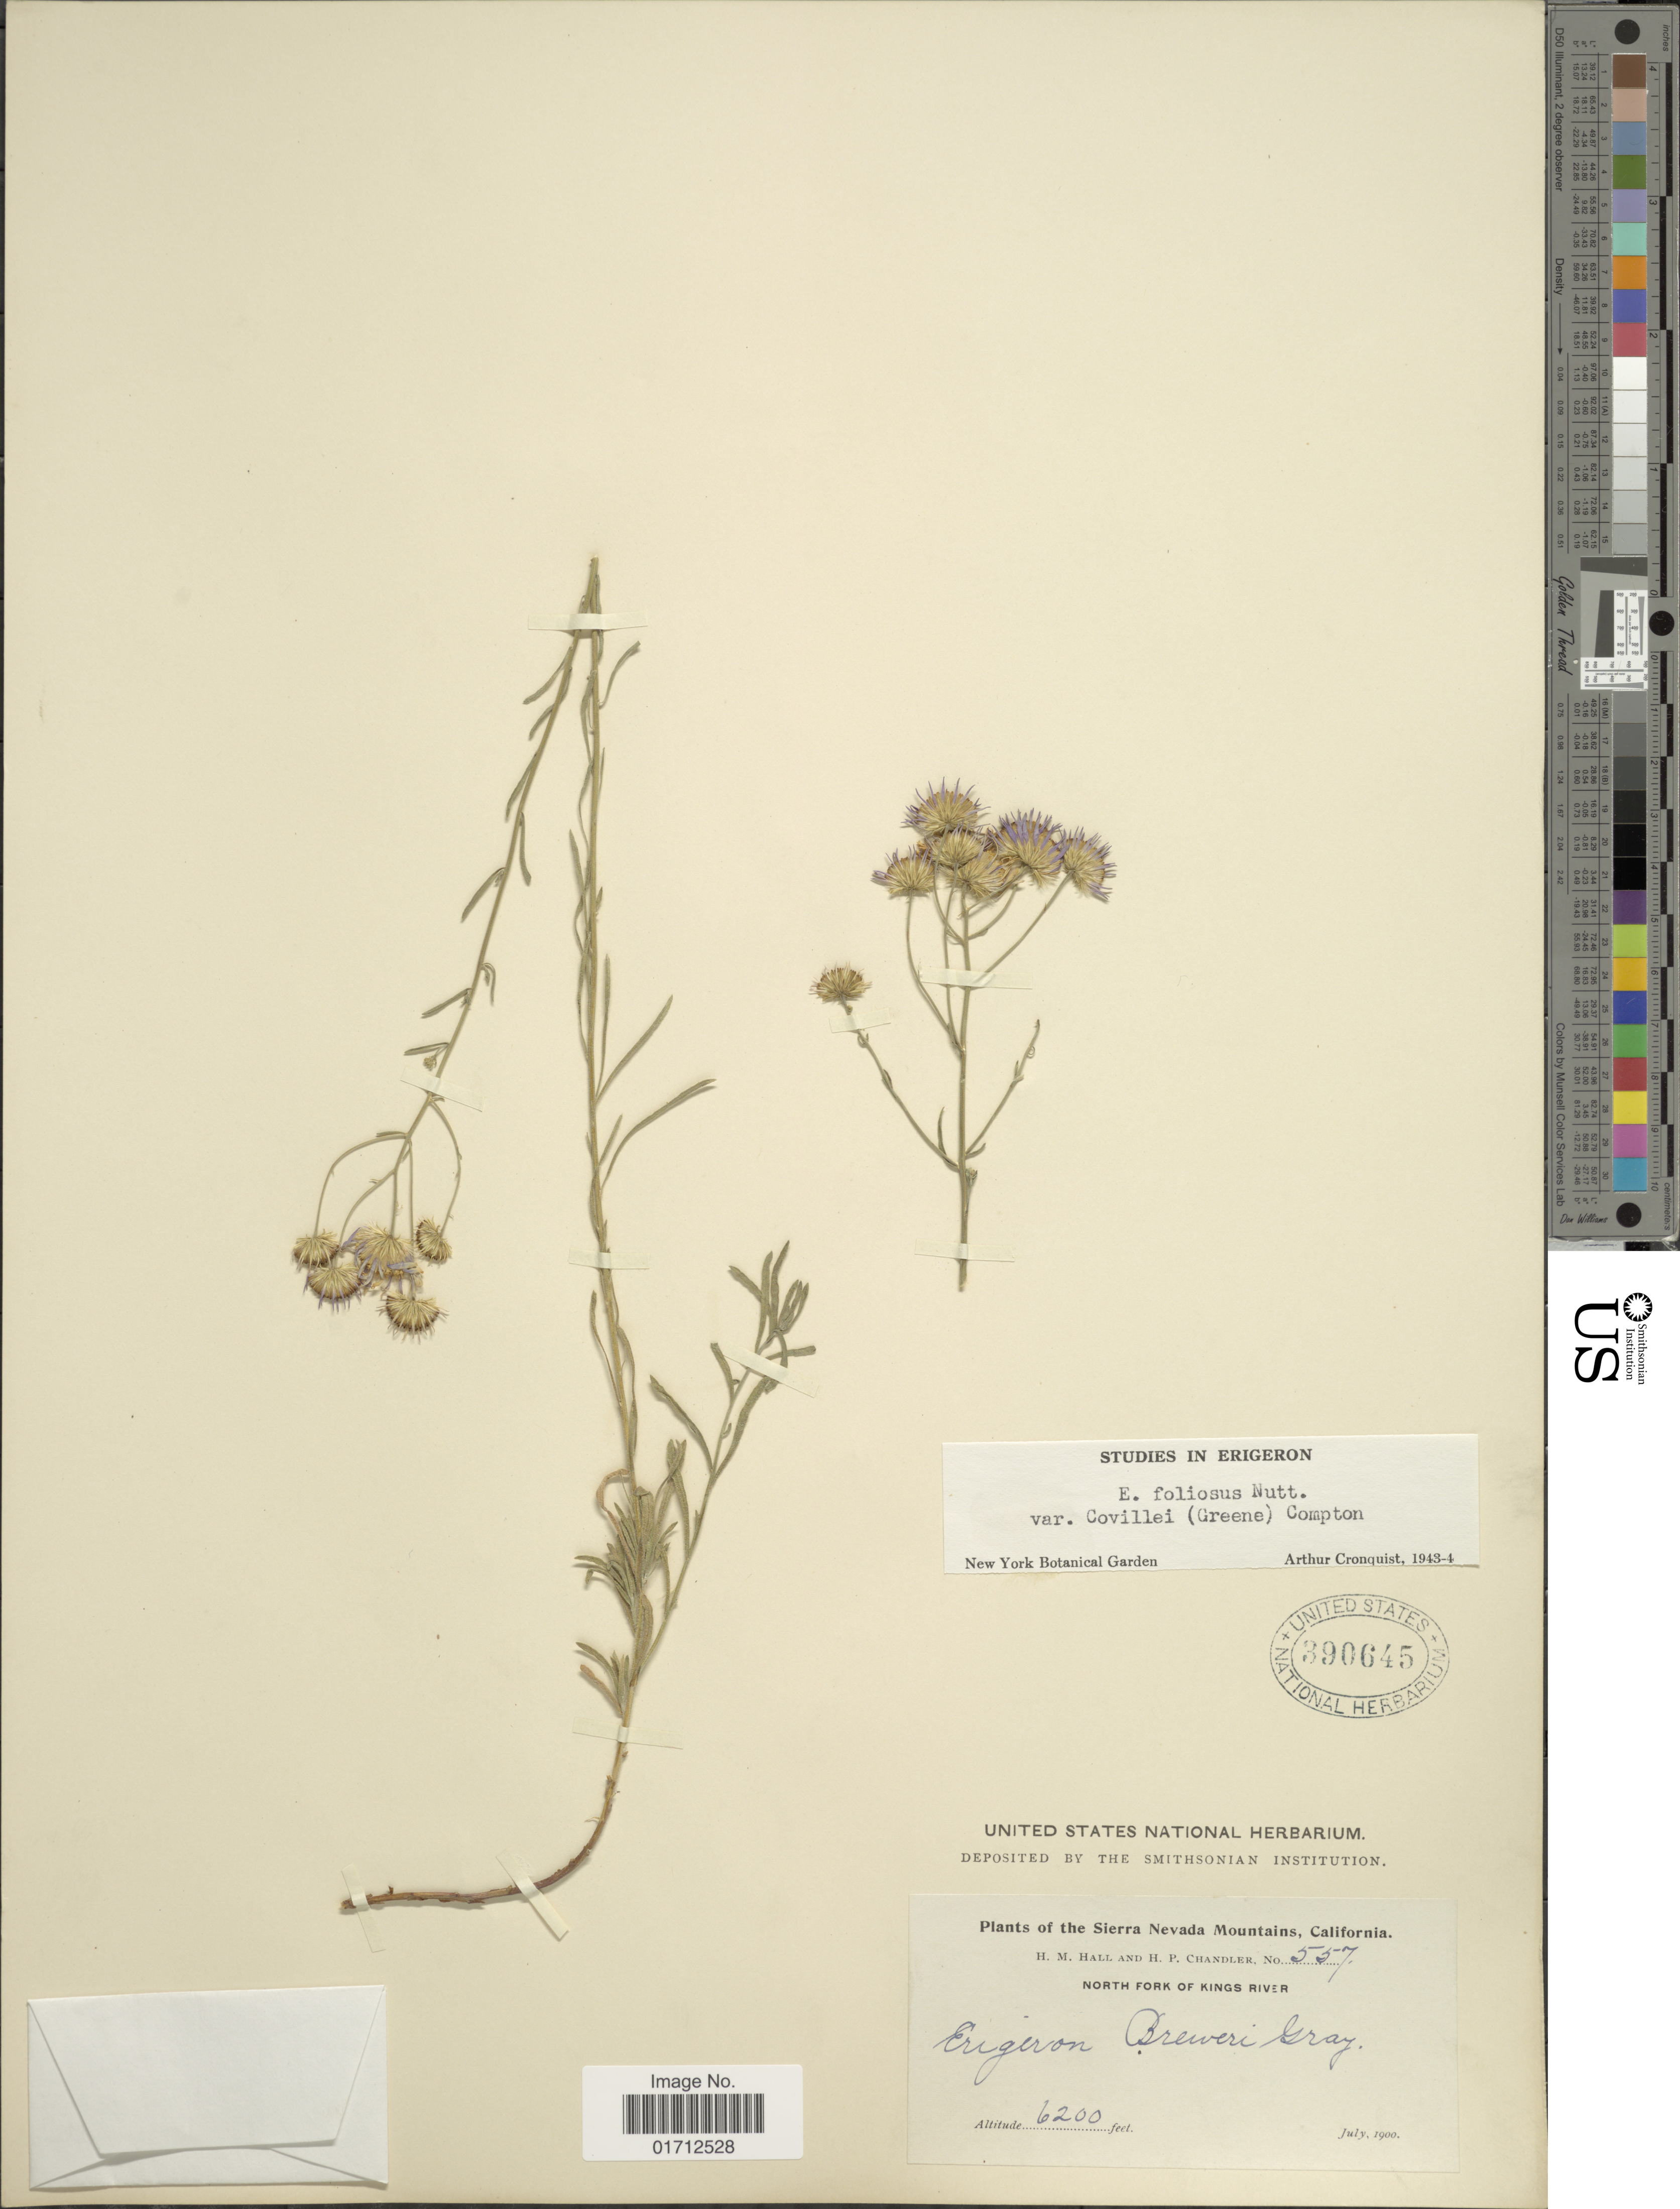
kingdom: Plantae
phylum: Tracheophyta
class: Magnoliopsida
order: Asterales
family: Asteraceae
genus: Erigeron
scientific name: Erigeron foliosus var. covillei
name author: Nutt.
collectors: H. M. Hall & H. Chandler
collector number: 557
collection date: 1900-07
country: United States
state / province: California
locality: The Sierra Nevada Mountains, North Fork of Kings River.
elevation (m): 1890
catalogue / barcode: US 390645